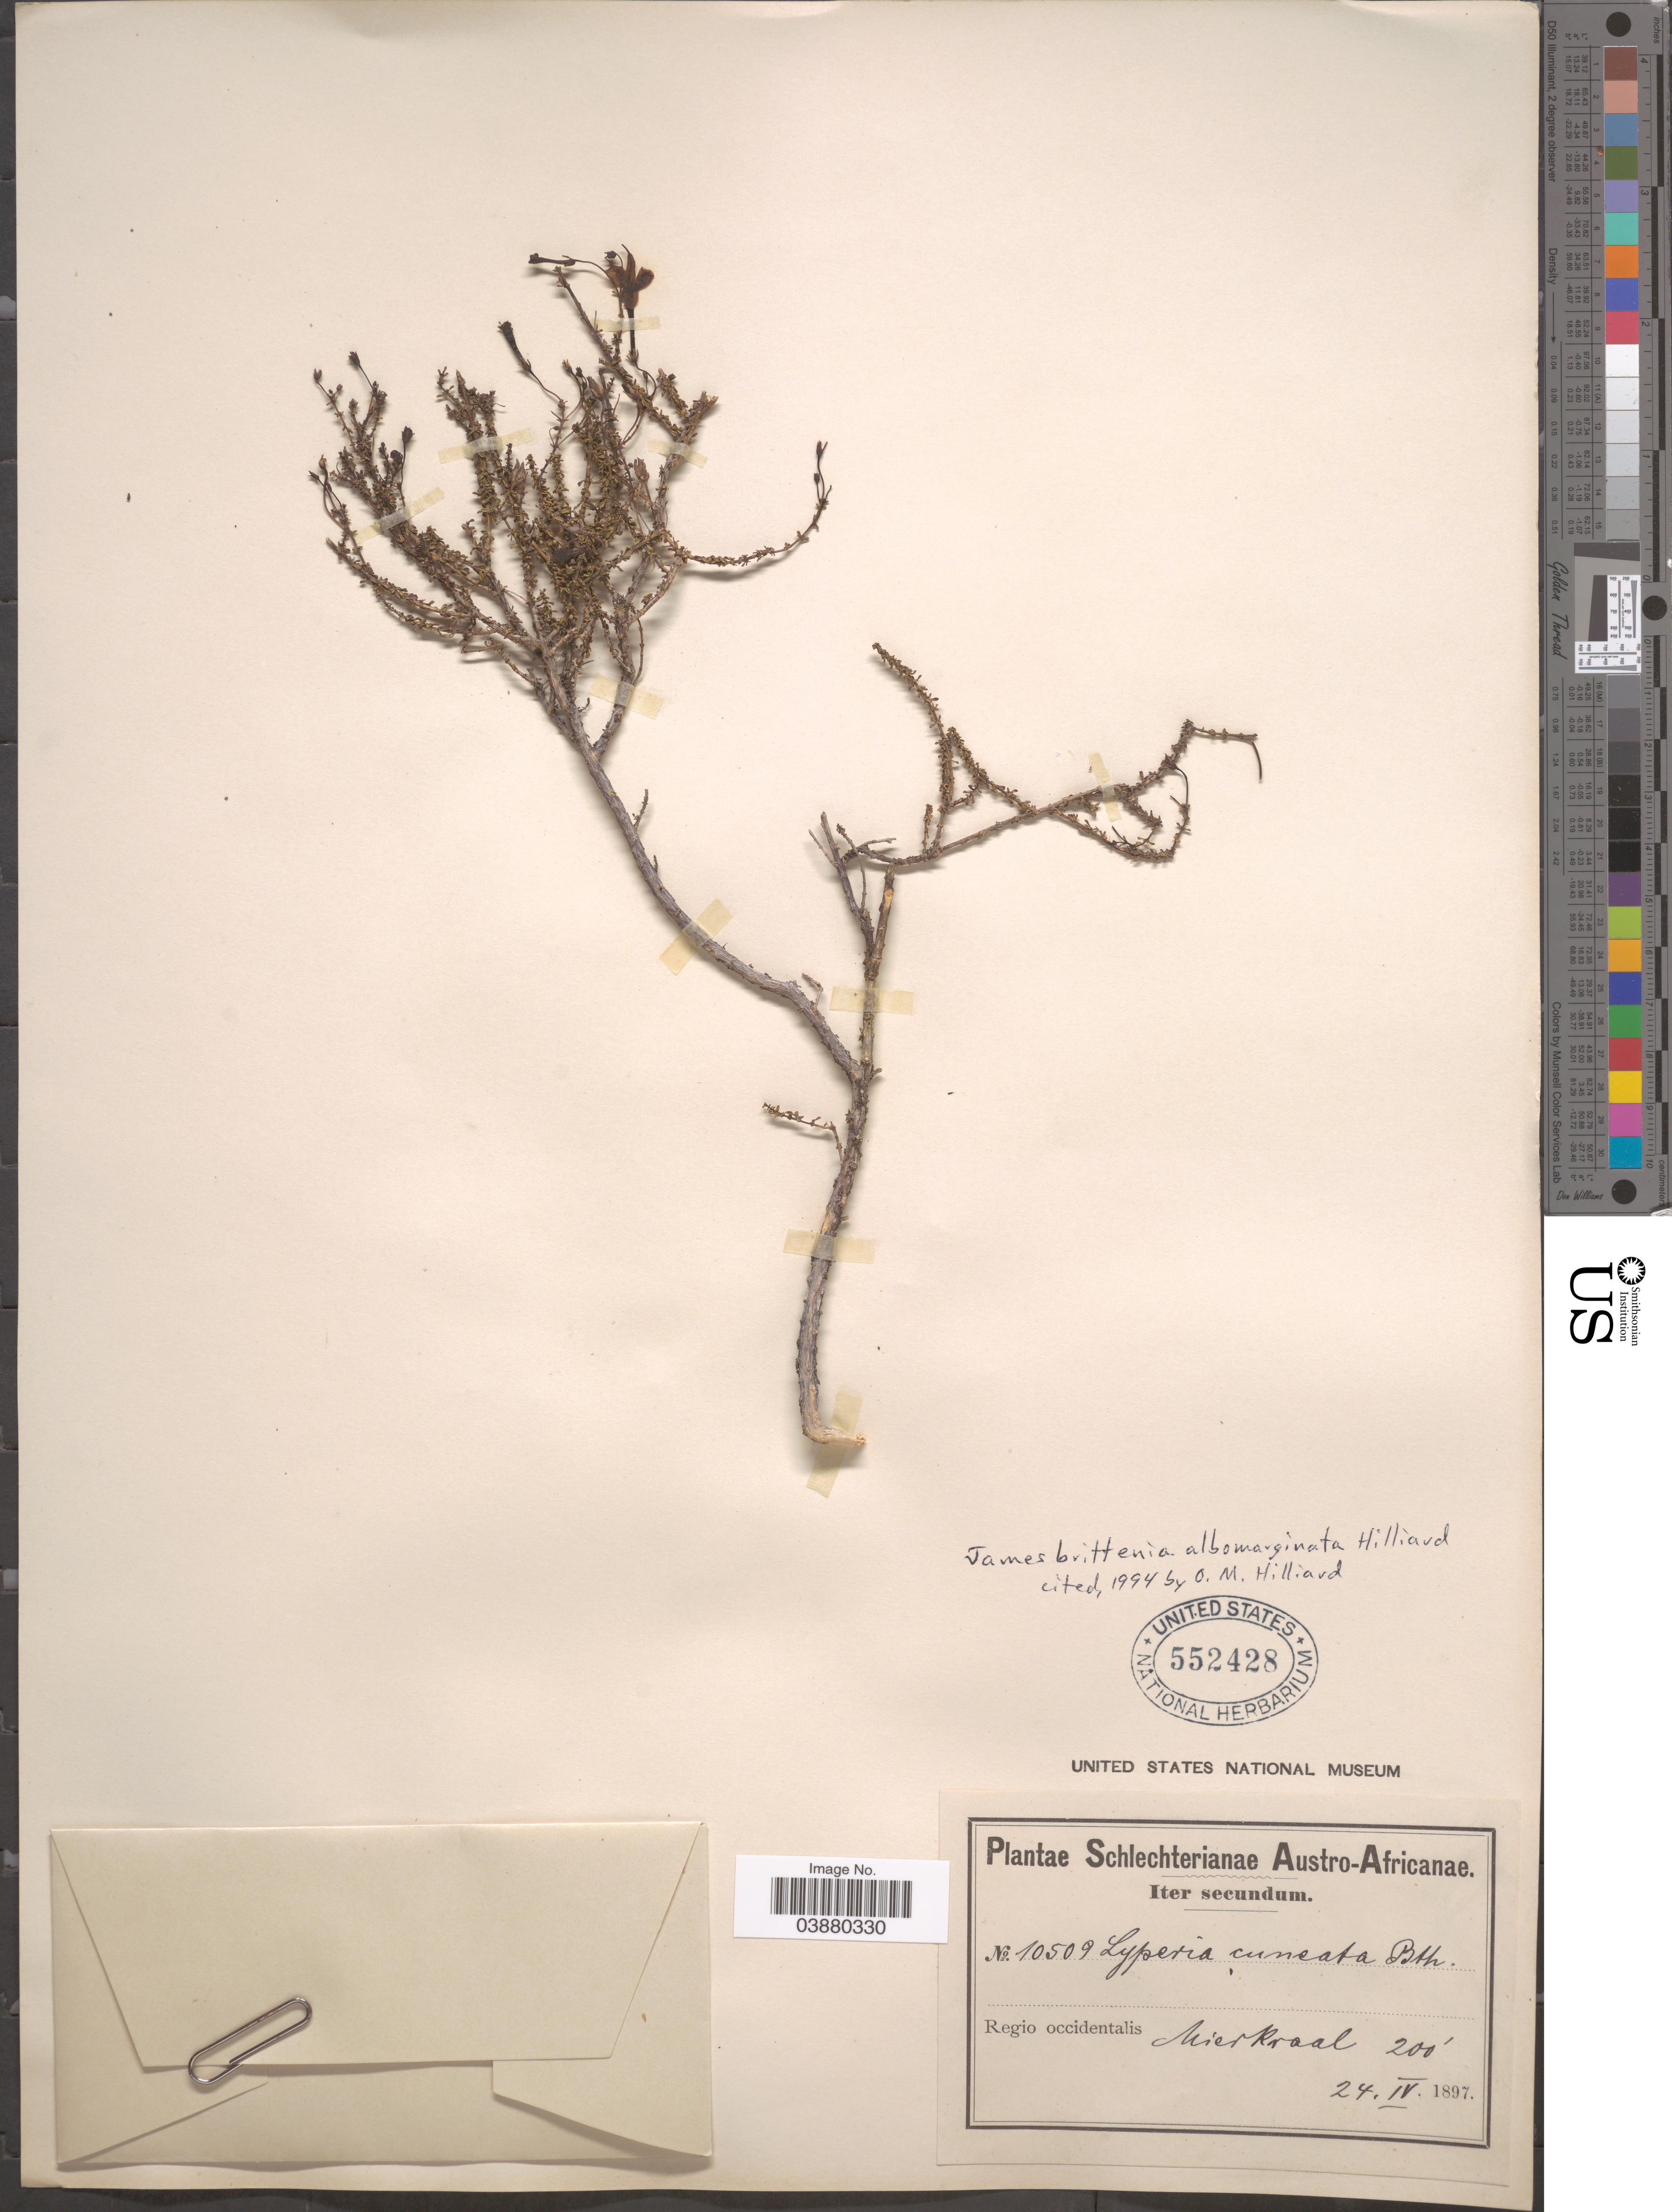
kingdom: Plantae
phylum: Tracheophyta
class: Magnoliopsida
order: Lamiales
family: Scrophulariaceae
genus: Jamesbrittenia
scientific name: Jamesbrittenia albomarginata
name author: Hilliard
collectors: Schlechter, --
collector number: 10509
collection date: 1897-04-24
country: South Africa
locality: Austro-Africanae. Regio occidentalis. Mierkraal.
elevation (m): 61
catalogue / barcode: US 552428